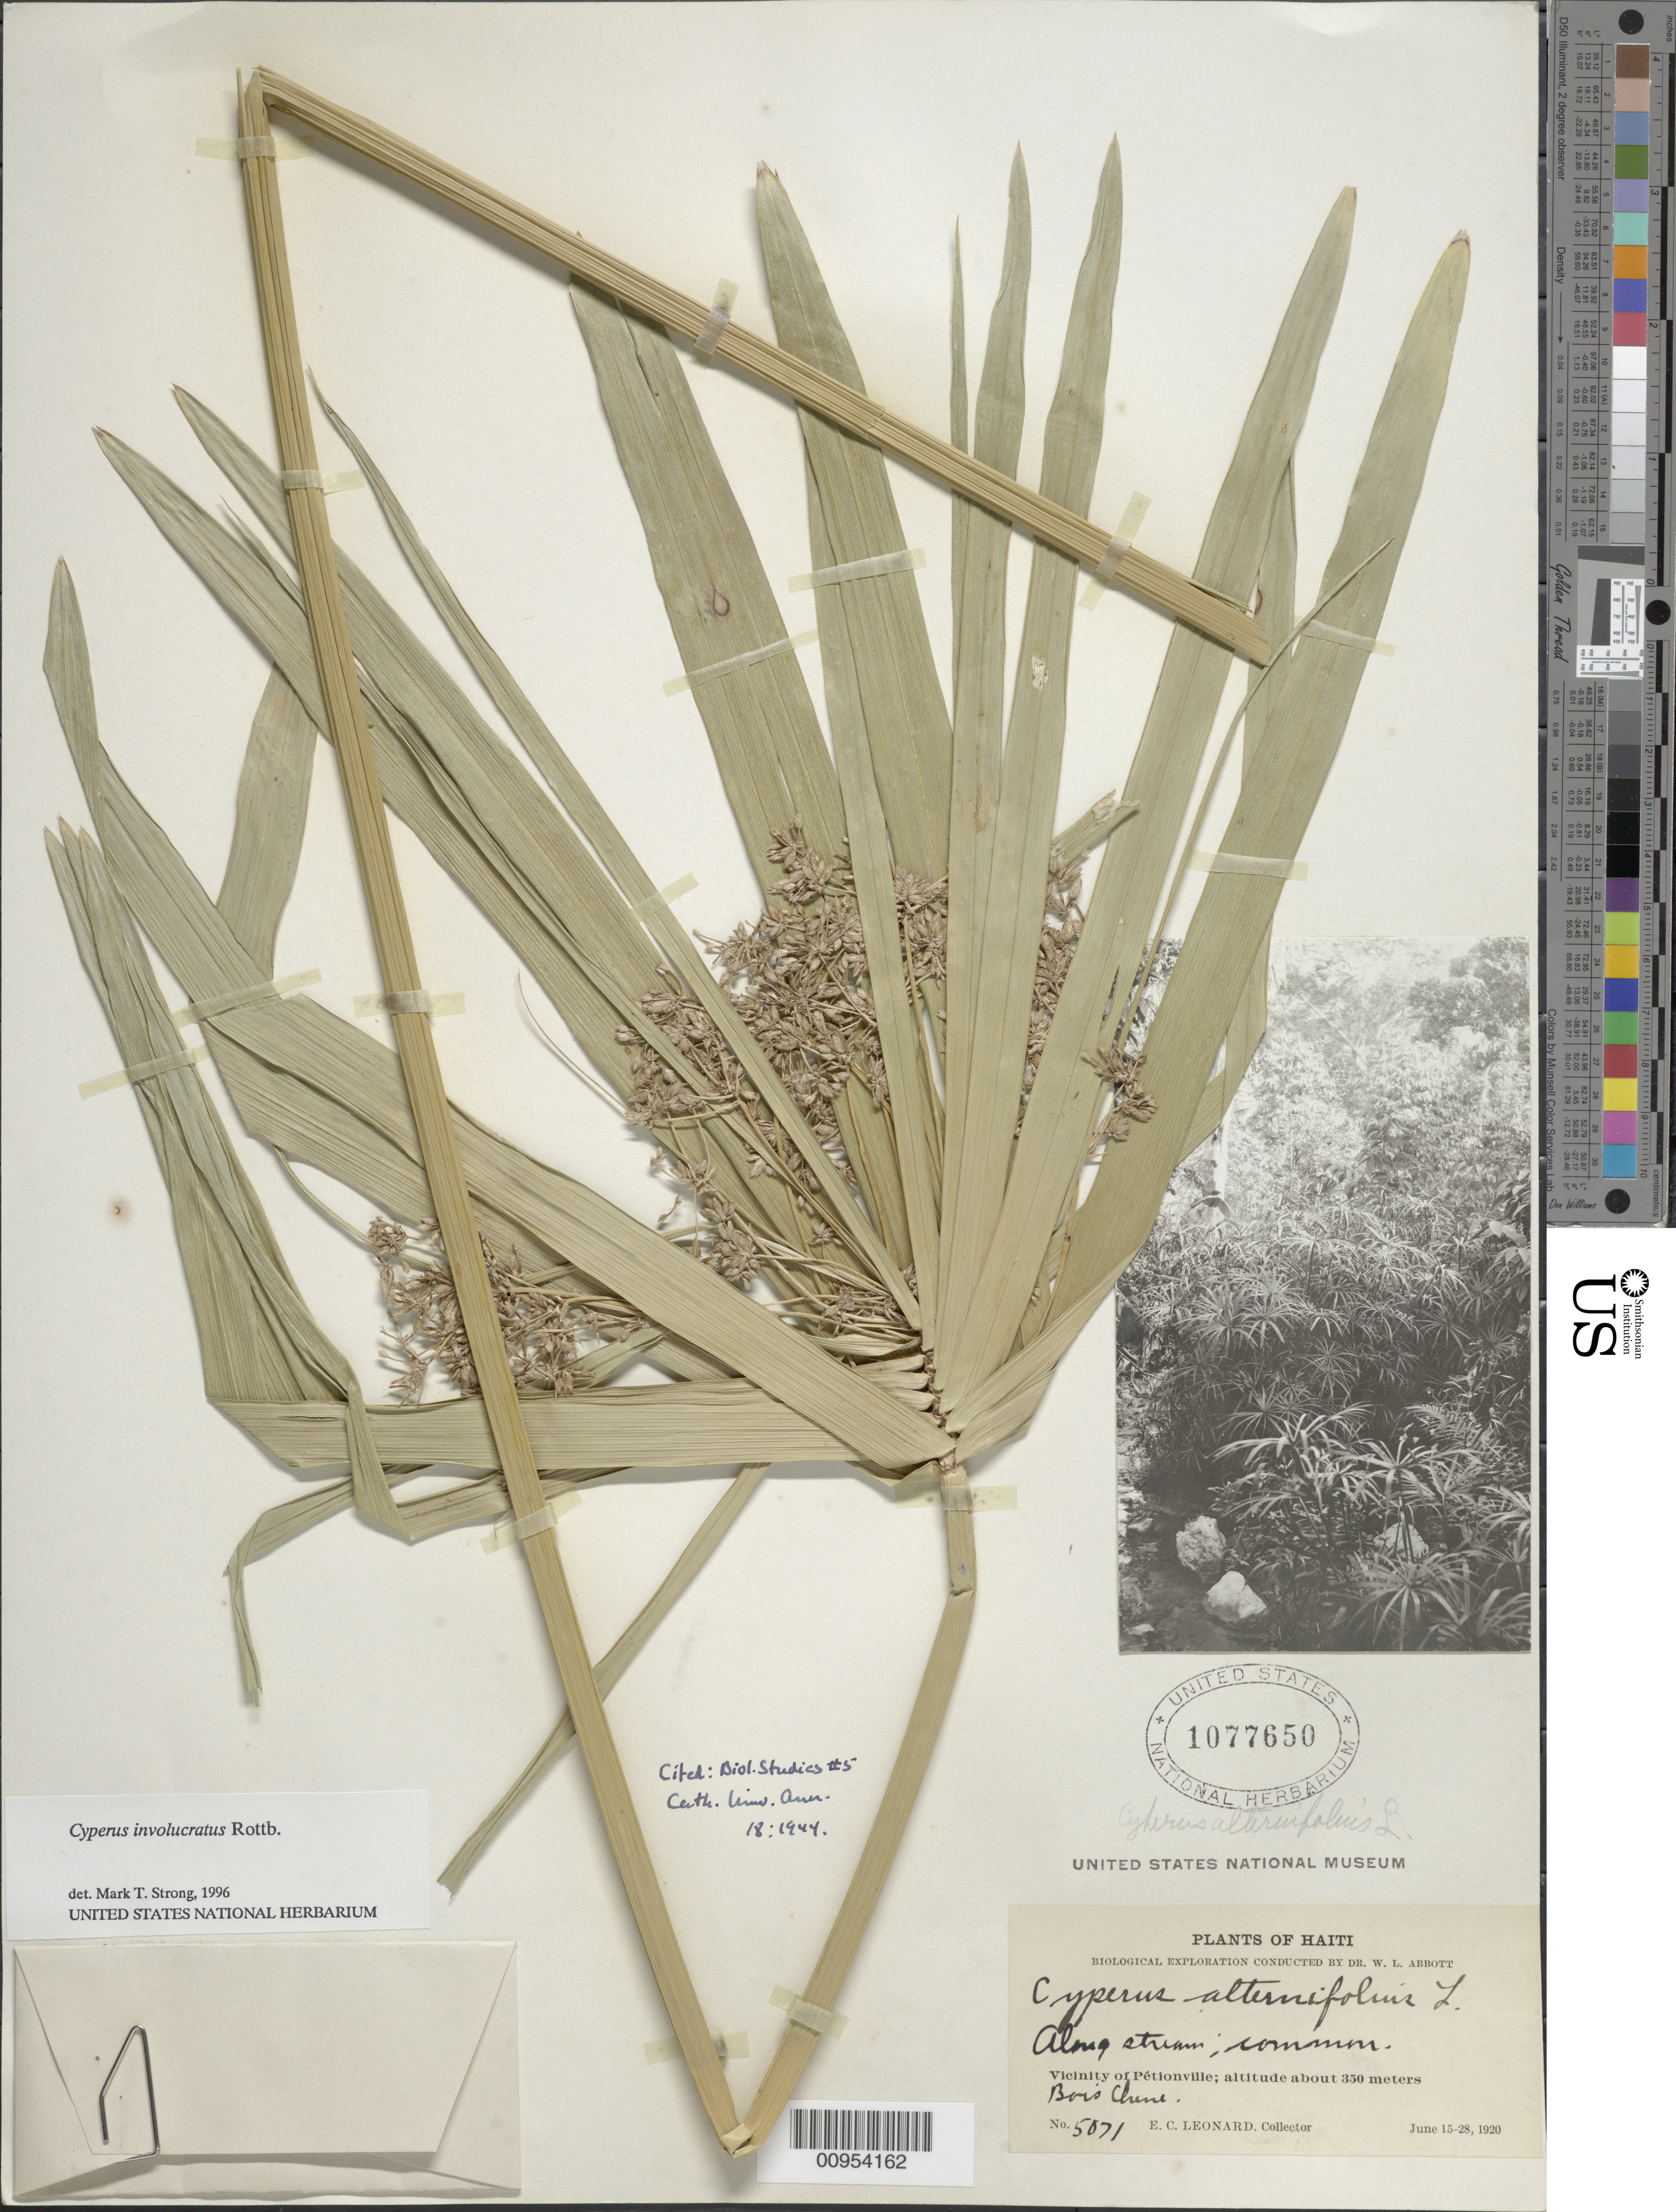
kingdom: Plantae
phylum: Tracheophyta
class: Liliopsida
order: Poales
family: Cyperaceae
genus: Cyperus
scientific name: Cyperus involucratus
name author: Rottb.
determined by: Strong, M. T., (US), Smithsonian Institution - National Museum of Natural History (UNITED STATES)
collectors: E. C. Leonard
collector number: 5071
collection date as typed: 15 Jun 1920 to 28 Jun 1920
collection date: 1920-06-15/1920-06-28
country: Haiti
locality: Vicinity of Pétionville, Bois "Chene", along stream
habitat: Along stream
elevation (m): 350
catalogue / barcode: US 1077650